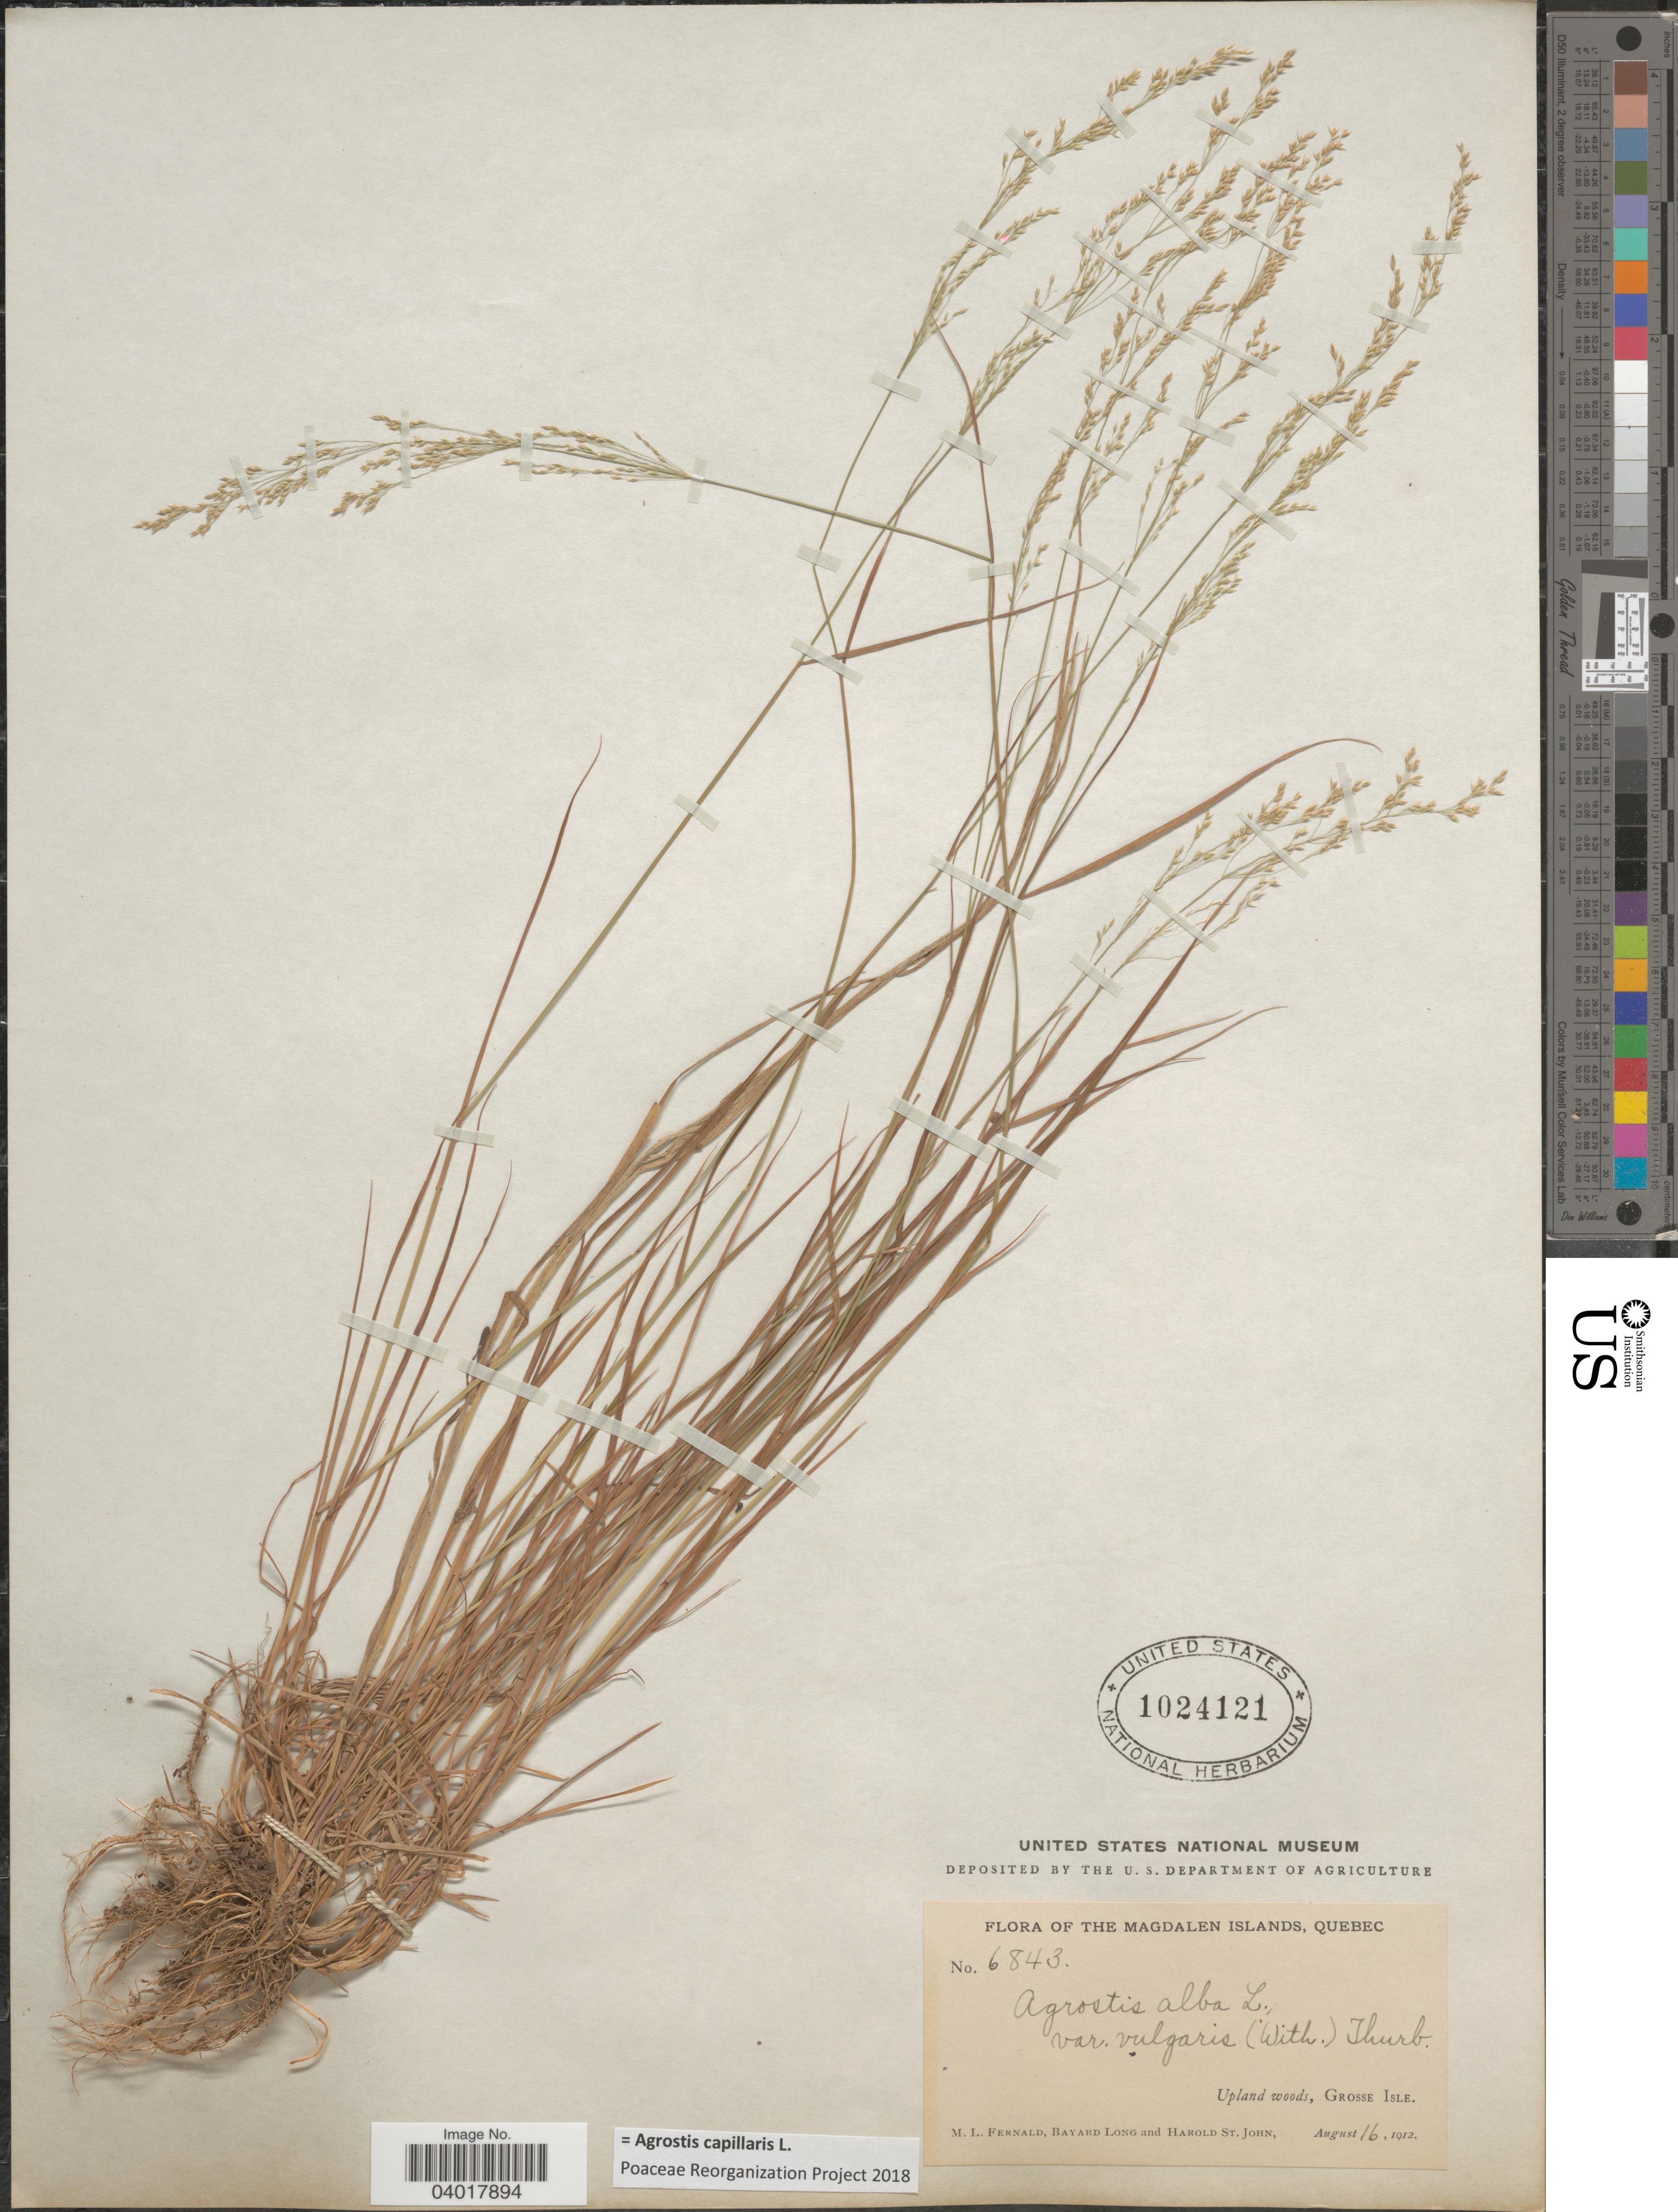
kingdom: Plantae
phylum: Tracheophyta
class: Liliopsida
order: Poales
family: Poaceae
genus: Agrostis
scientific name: Agrostis capillaris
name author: L.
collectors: M. L. Fernald, B. Long & H. St. John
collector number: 6843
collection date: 1912-08-16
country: Canada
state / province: Quebec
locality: The Magdalen Islands. Upland woods, Grosse Isle.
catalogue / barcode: US 1024121